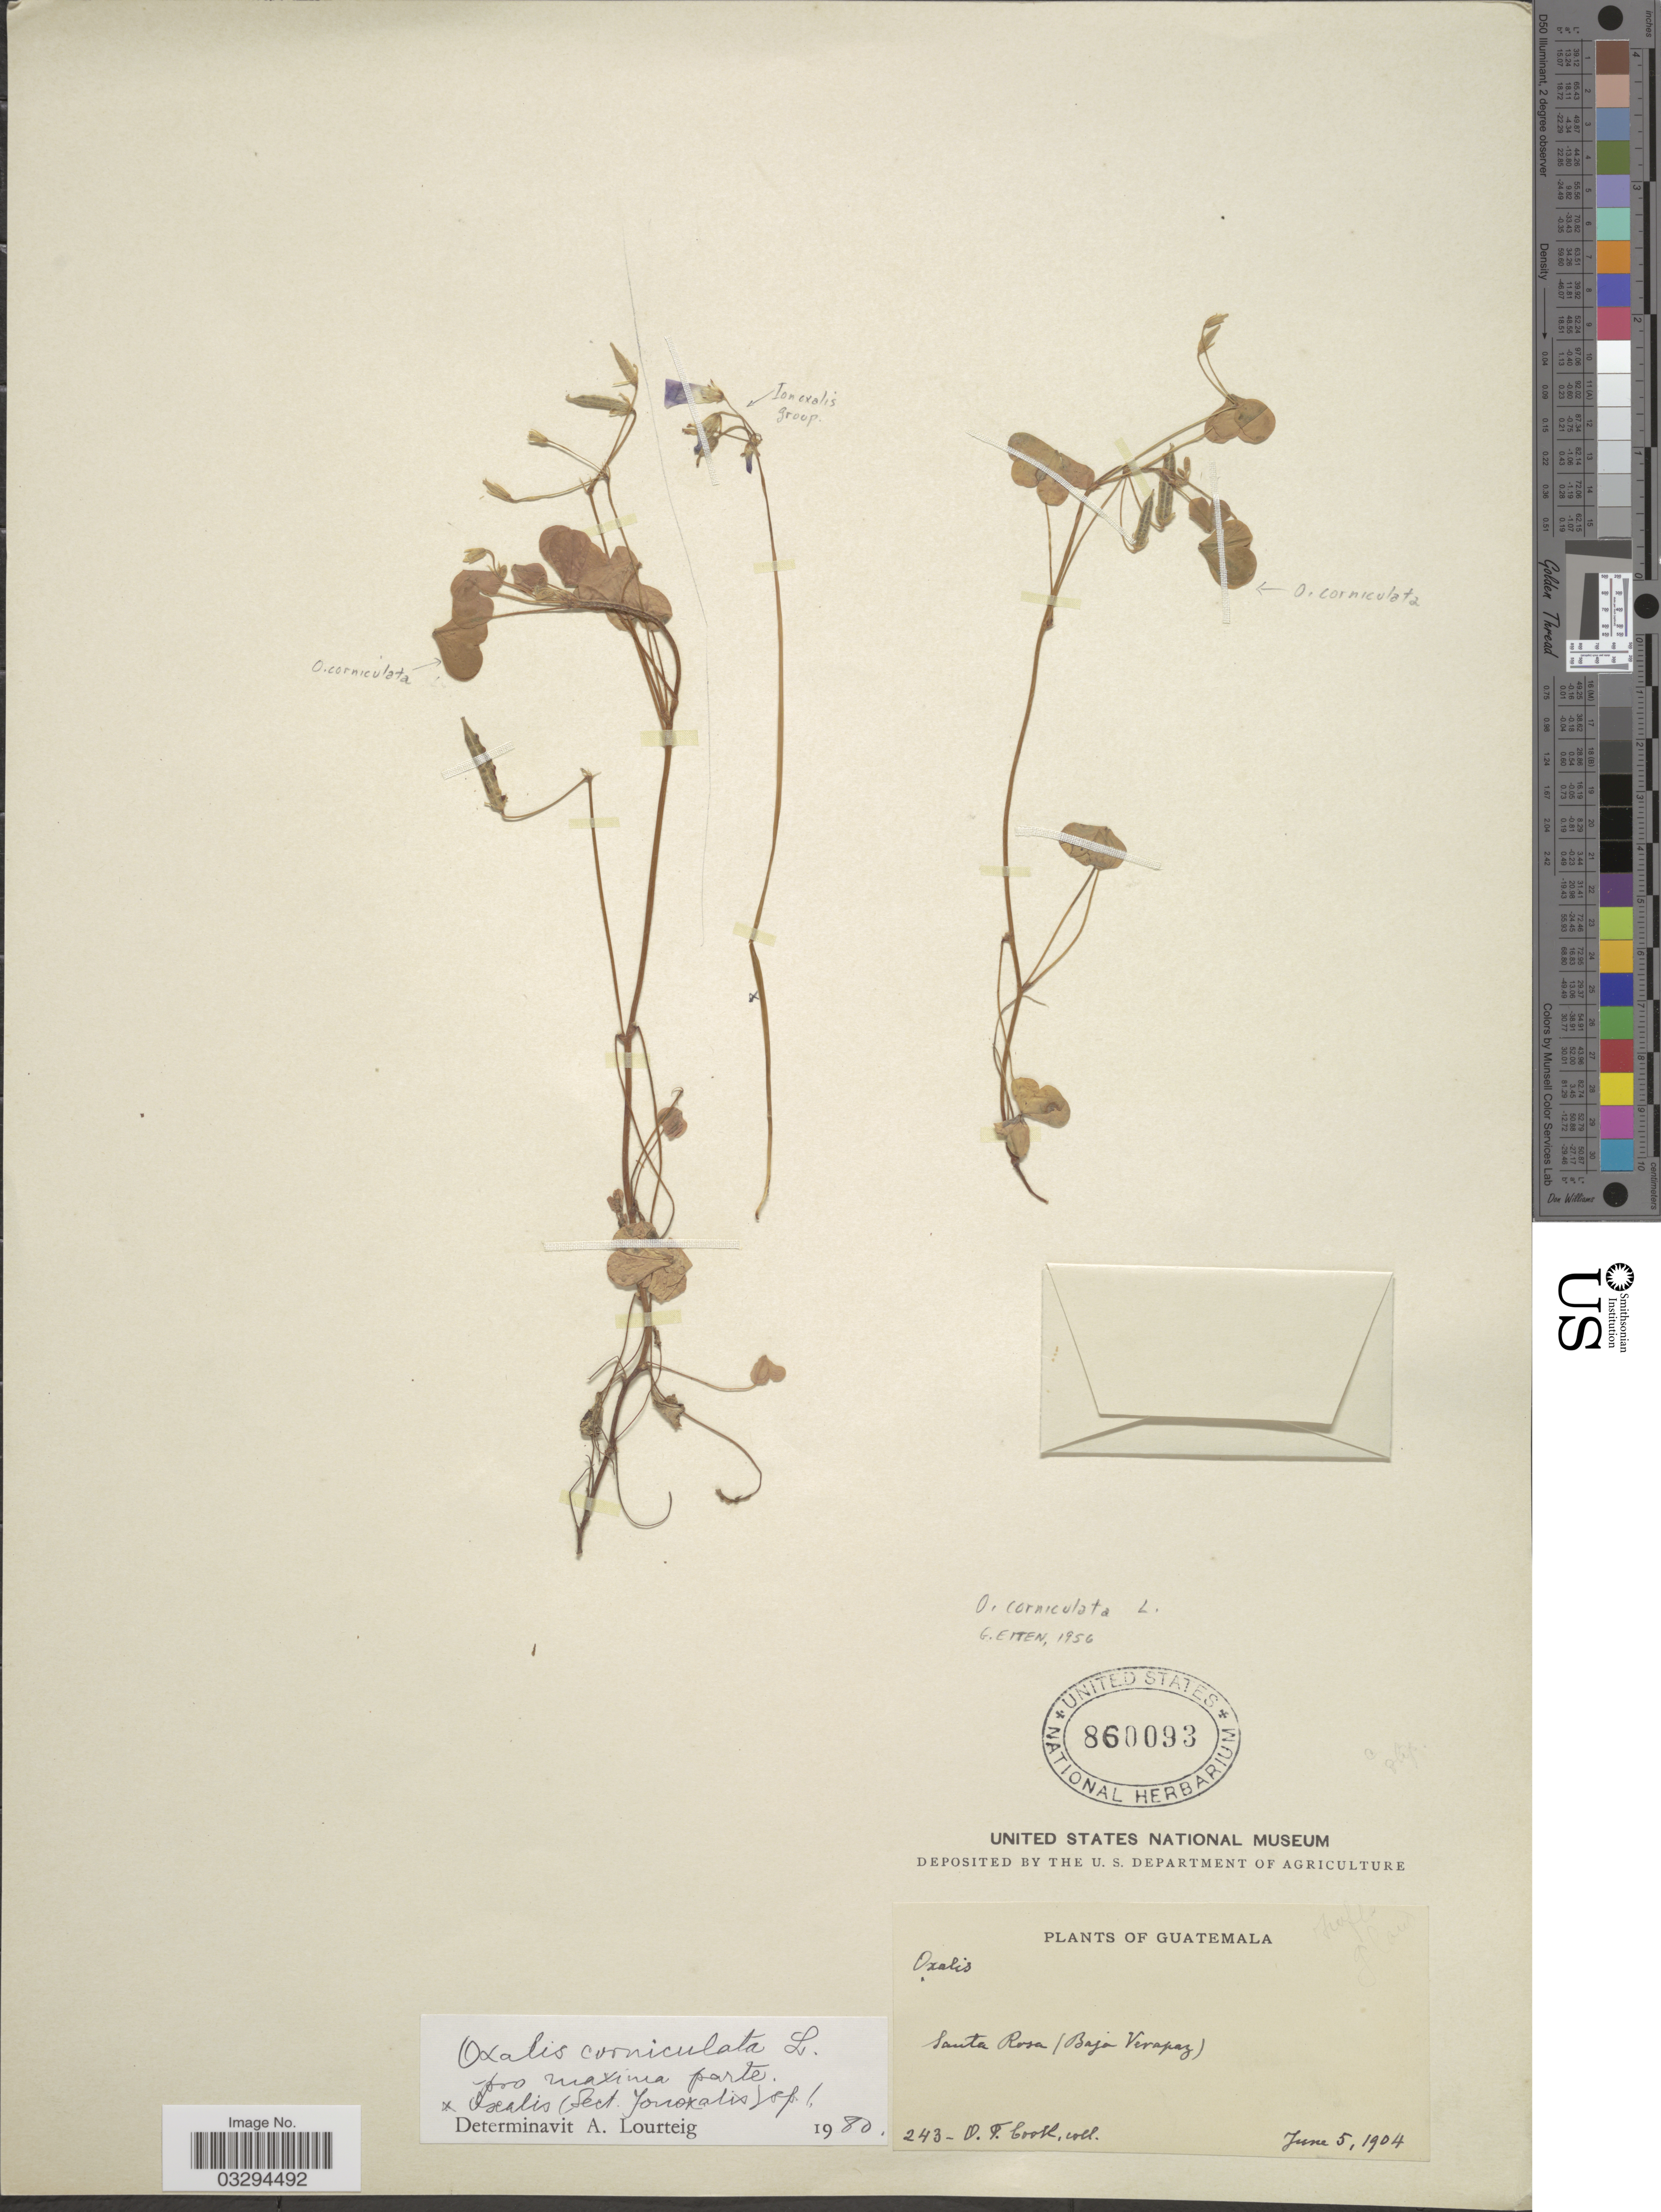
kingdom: Plantae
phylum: Tracheophyta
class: Magnoliopsida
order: Oxalidales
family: Oxalidaceae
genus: Oxalis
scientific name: Oxalis corniculata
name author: L.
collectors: O. F. Cook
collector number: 243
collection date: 1904-06-05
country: Guatemala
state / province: Baja Verapaz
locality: Santa Rosa.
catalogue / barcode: US 860093